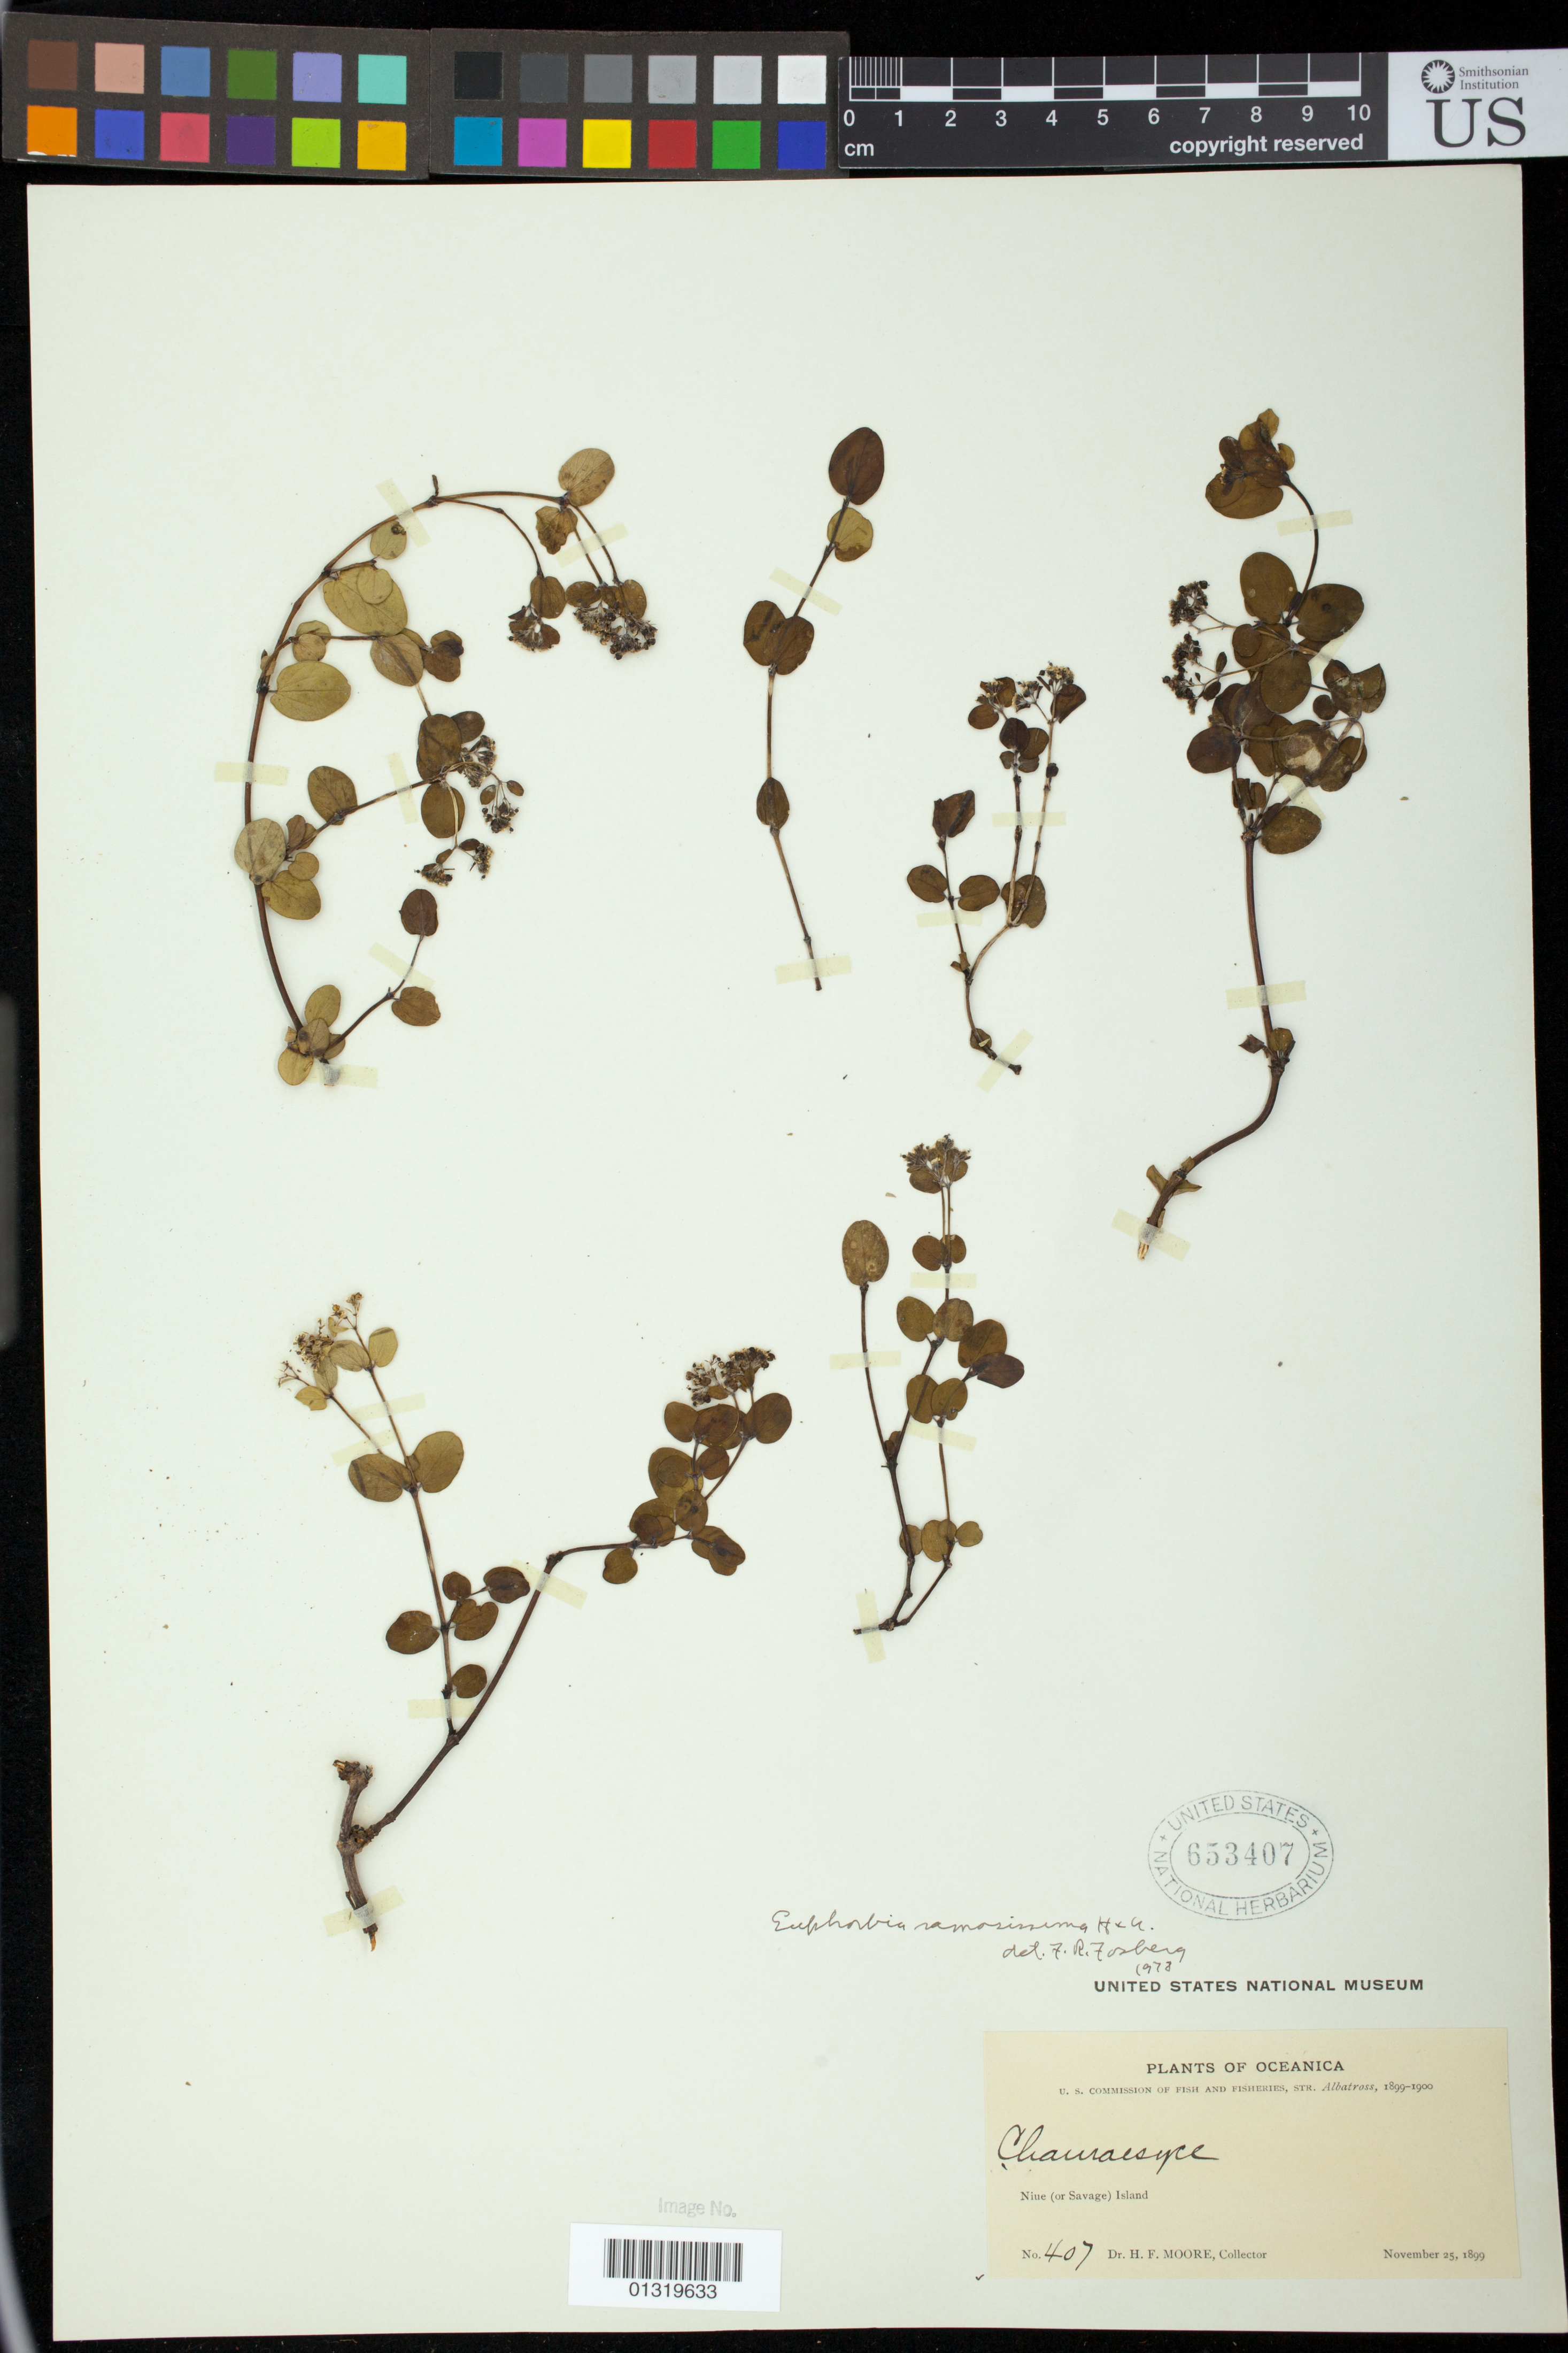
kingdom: Plantae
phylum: Tracheophyta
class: Magnoliopsida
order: Malpighiales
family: Euphorbiaceae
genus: Euphorbia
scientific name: Euphorbia sparrmannii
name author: Boiss.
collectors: H. F. Moore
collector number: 407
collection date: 1899-11-25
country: Niue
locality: Niue (or Savage) Island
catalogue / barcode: US 653407